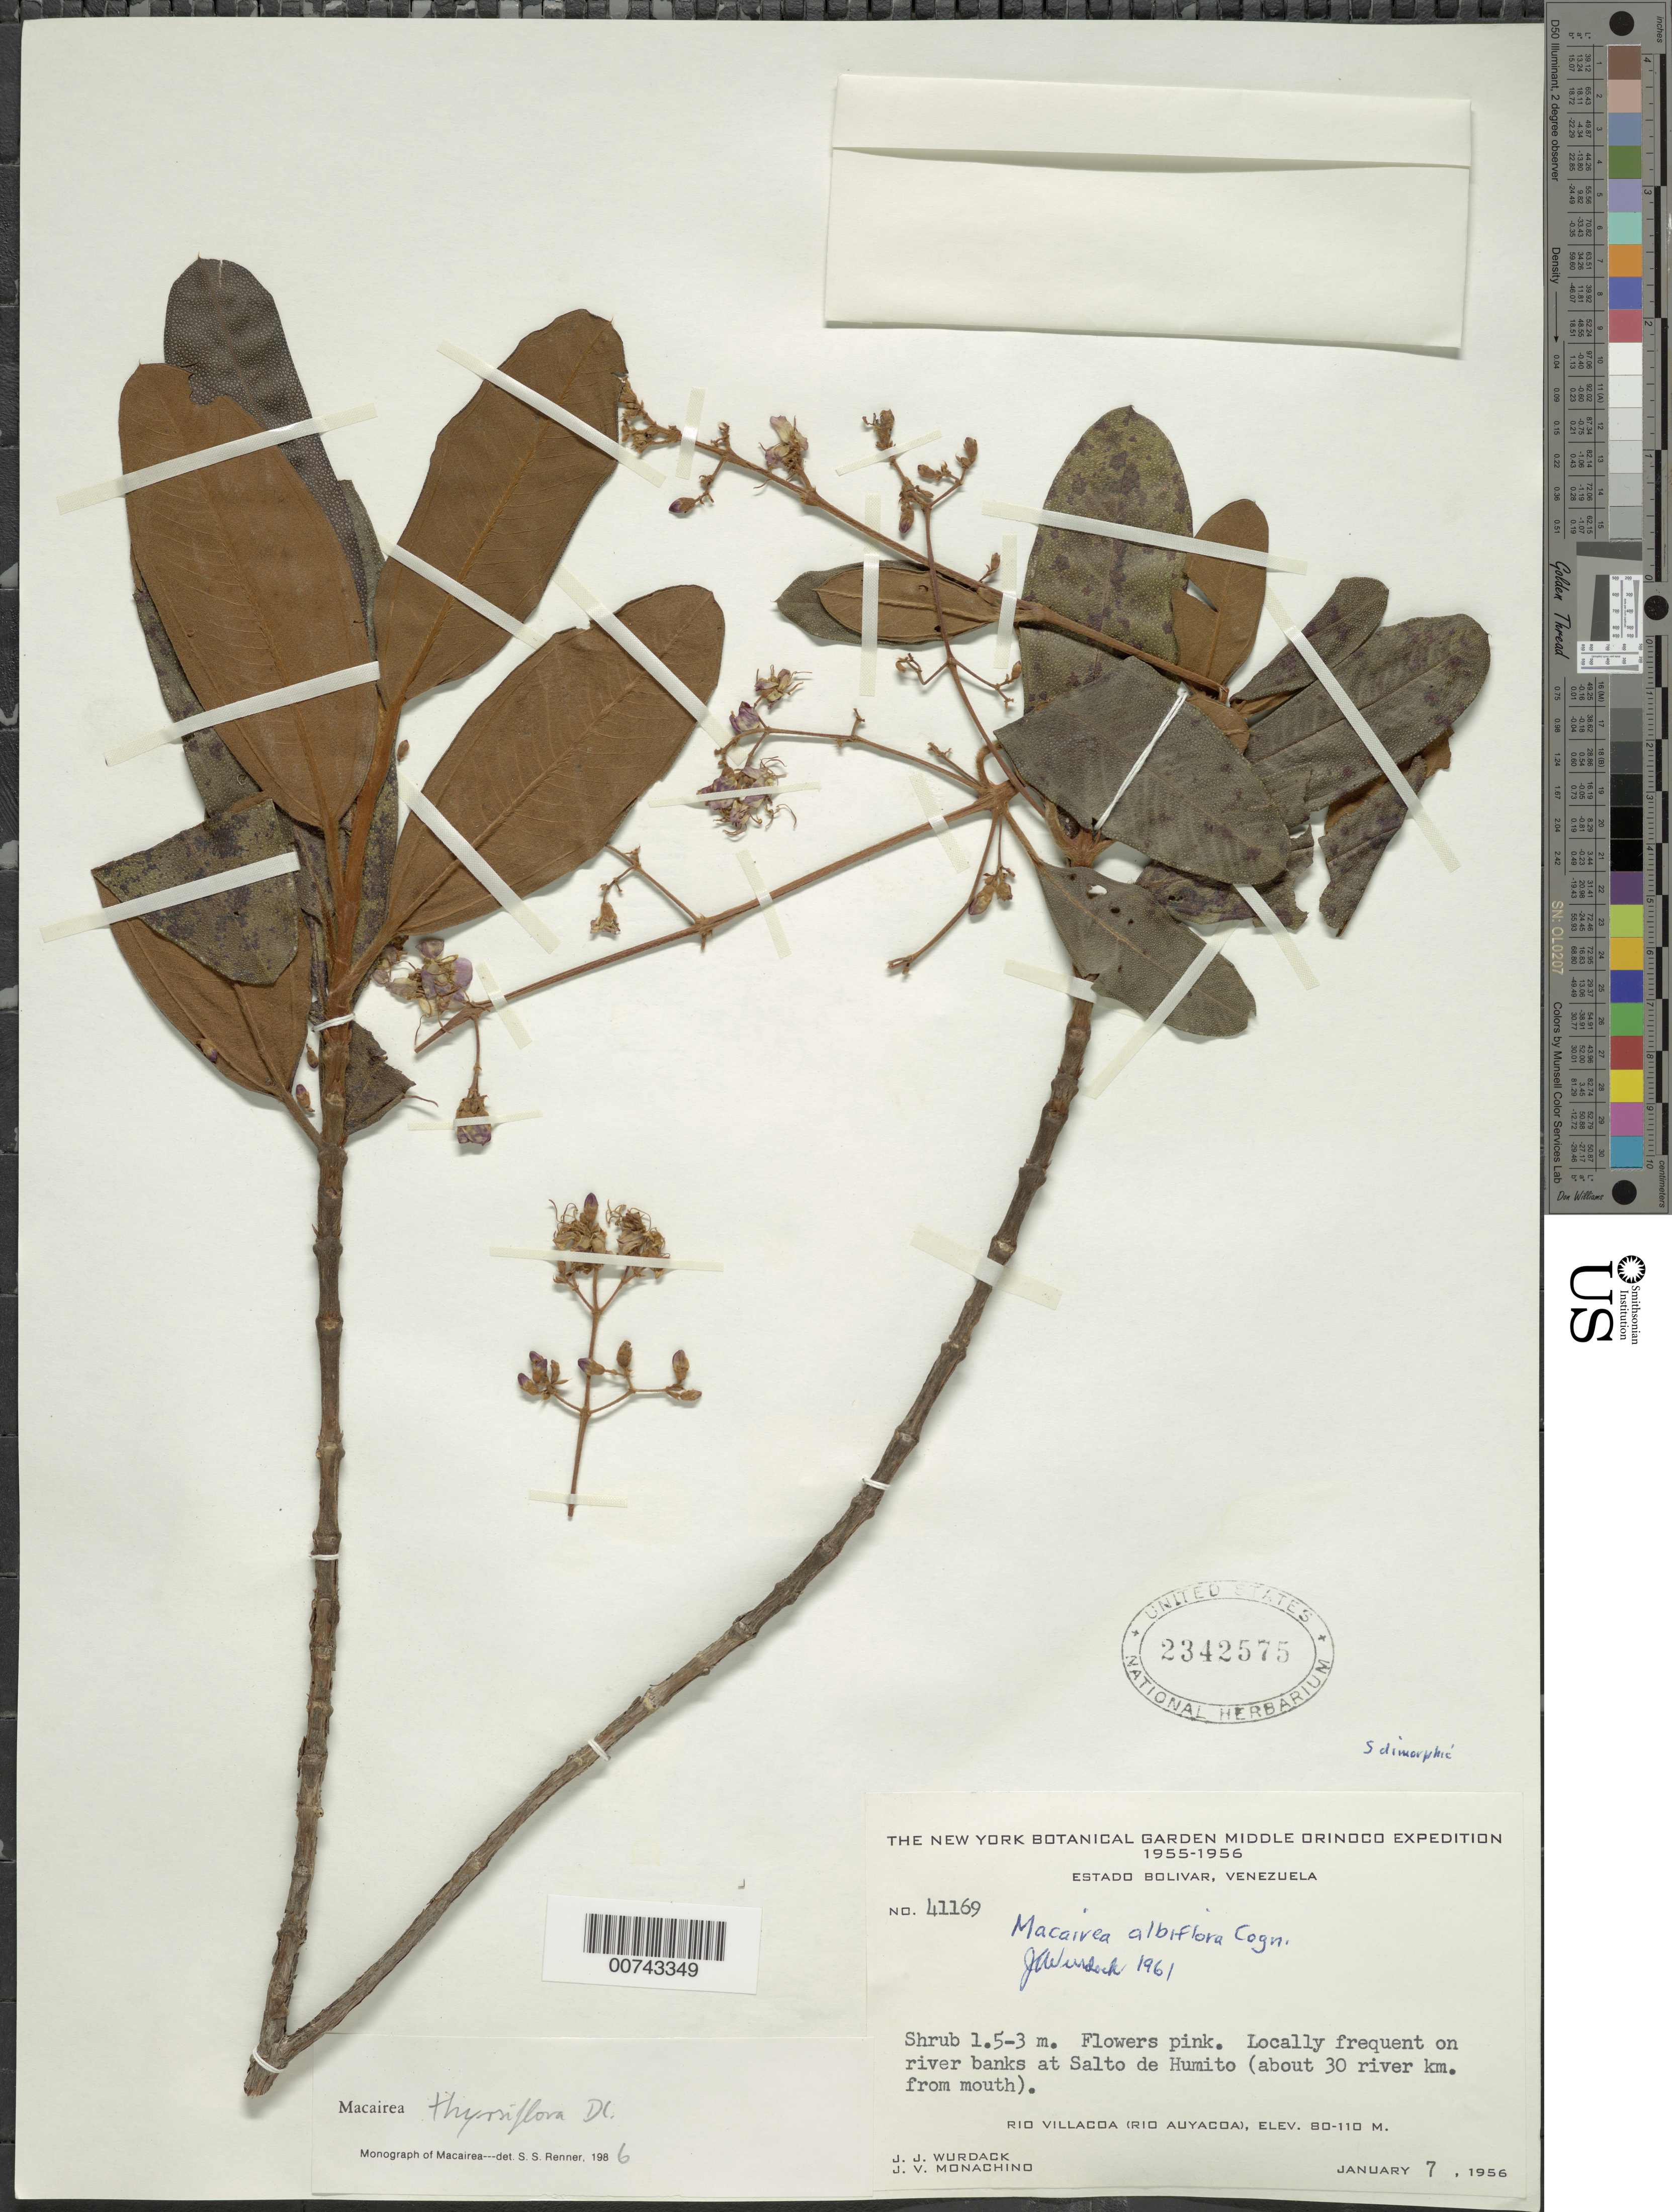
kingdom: Plantae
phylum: Tracheophyta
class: Magnoliopsida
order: Myrtales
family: Melastomataceae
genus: Macairea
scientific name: Macairea thyrsiflora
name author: DC.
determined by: Nunes da Silva, Diego, (RB), Jardim Botanico do Rio de Janeiro - Herbario (BRAZIL)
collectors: J. J. Wurdack & J. V. Monachino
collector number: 41169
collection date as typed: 7-Jan-56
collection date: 1956-01-07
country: Venezuela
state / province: Bolívar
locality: Río Villacoa (Río Auyacoa), 1-4 km above Salto de Humito (25-30 km from river mouth)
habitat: Riverbanks at Salto de Humito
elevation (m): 80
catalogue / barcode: US 2342575